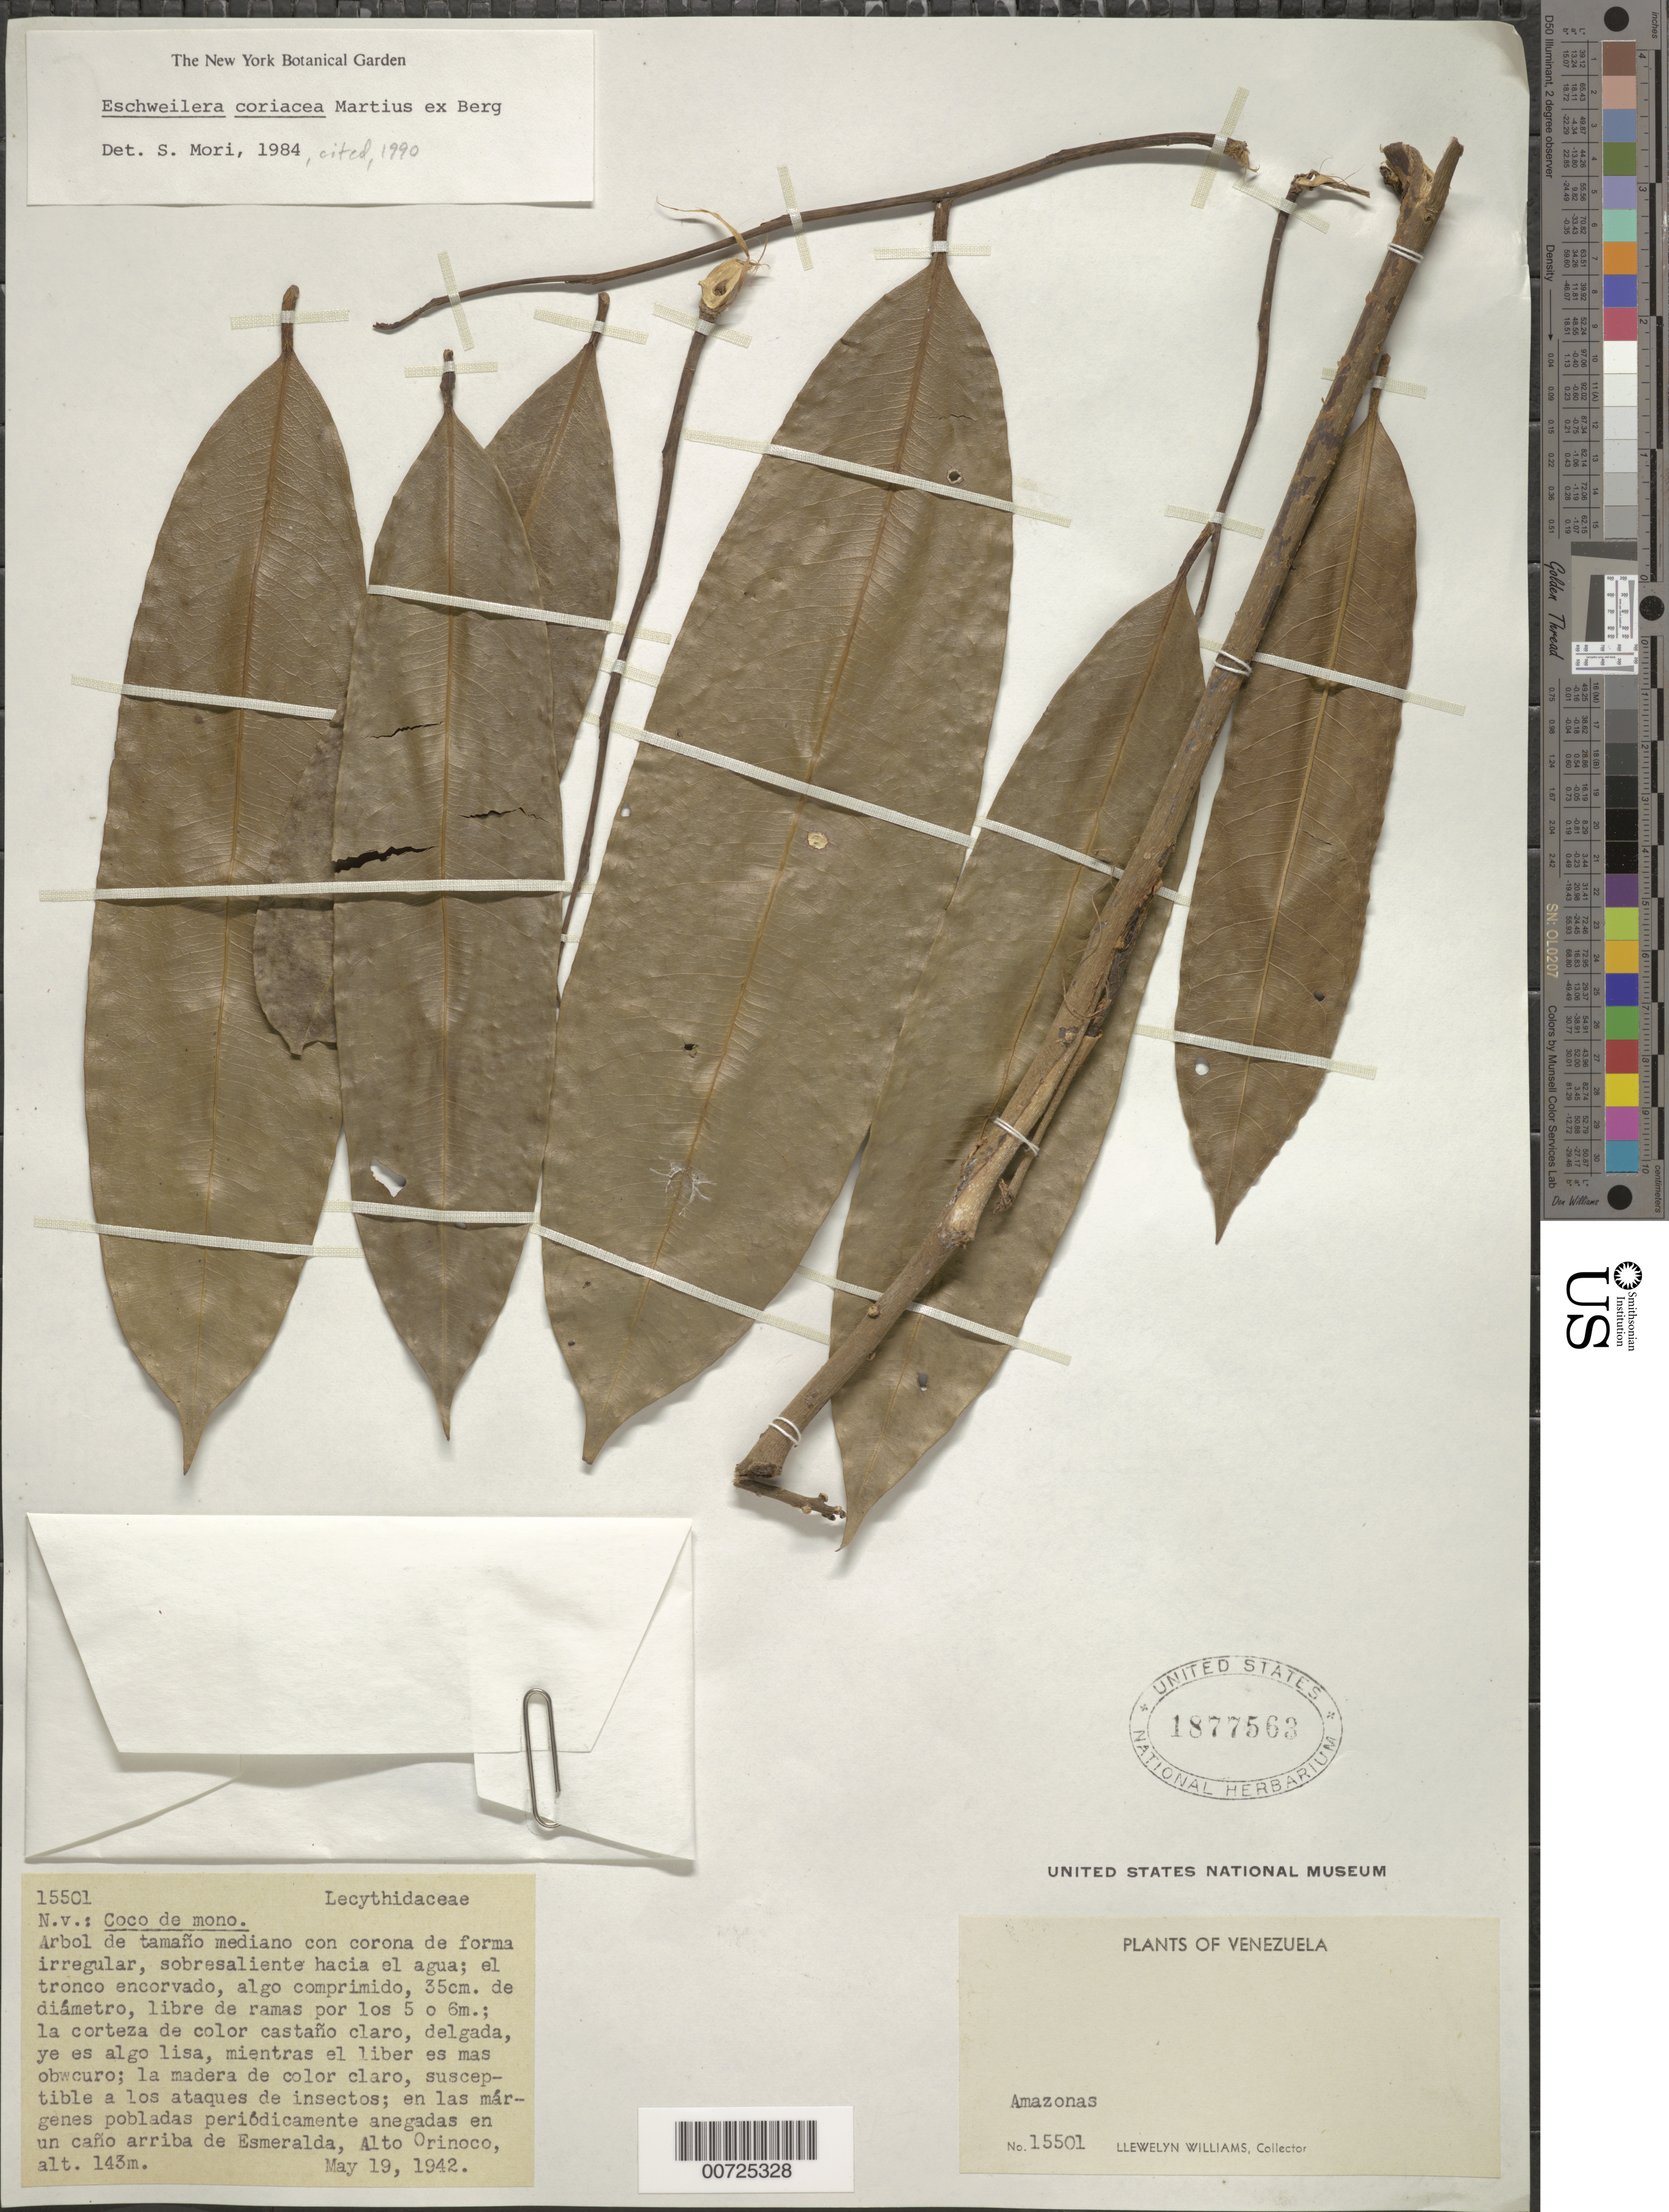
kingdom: Plantae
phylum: Tracheophyta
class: Magnoliopsida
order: Ericales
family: Lecythidaceae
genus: Eschweilera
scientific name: Eschweilera coriacea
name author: (DC.) S.A. Mori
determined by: Mori, Scott A.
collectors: Ll. Williams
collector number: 15501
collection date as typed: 19-May-42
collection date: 1942-05-19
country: Venezuela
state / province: Amazonas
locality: Esmeralda, Alto Orinoco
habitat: Periodically flooded areas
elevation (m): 143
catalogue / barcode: US 1877563